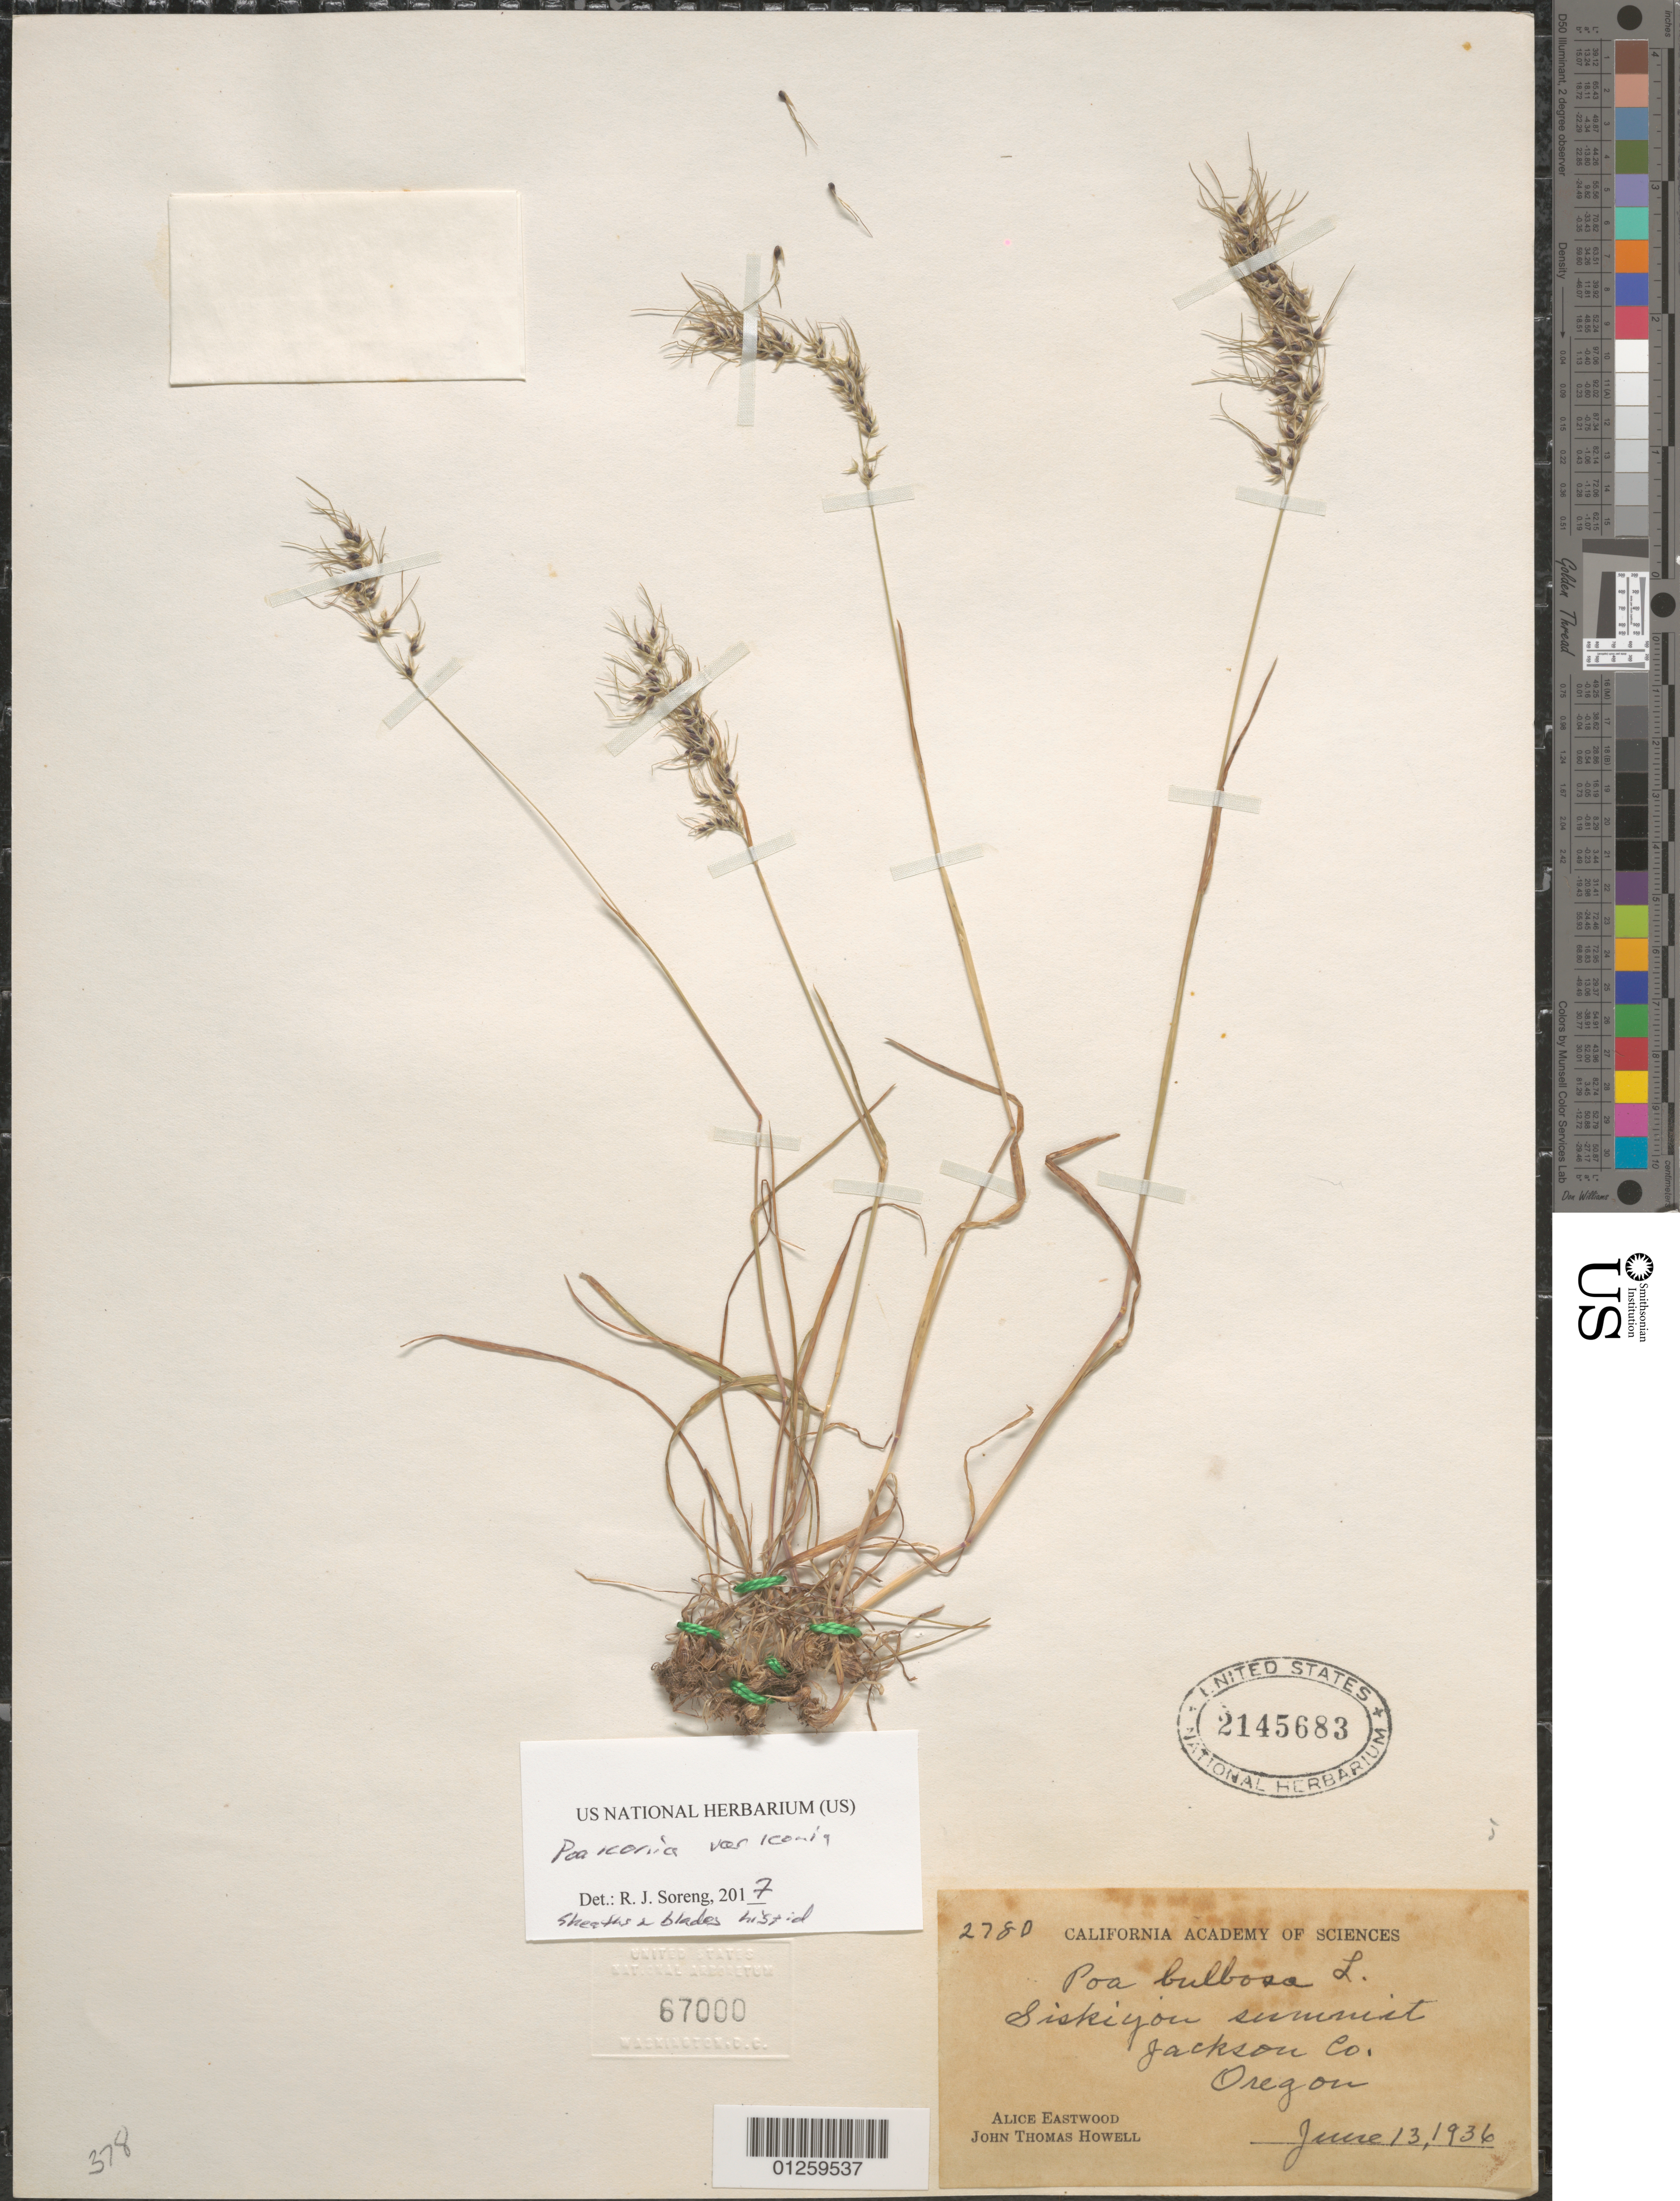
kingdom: Plantae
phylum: Tracheophyta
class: Liliopsida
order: Poales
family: Poaceae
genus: Poa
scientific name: Poa iconia var. iconia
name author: Azn.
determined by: Soreng, Robert J., Research Associate (BOT), Smithsonian Institution - National Museum of Natural History (UNITED STATES)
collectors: A. Eastwood & J. T. Howell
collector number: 2780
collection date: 1936-06-23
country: United States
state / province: Oregon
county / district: Jackson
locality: Siskiyou summit.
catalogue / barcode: US 2145683